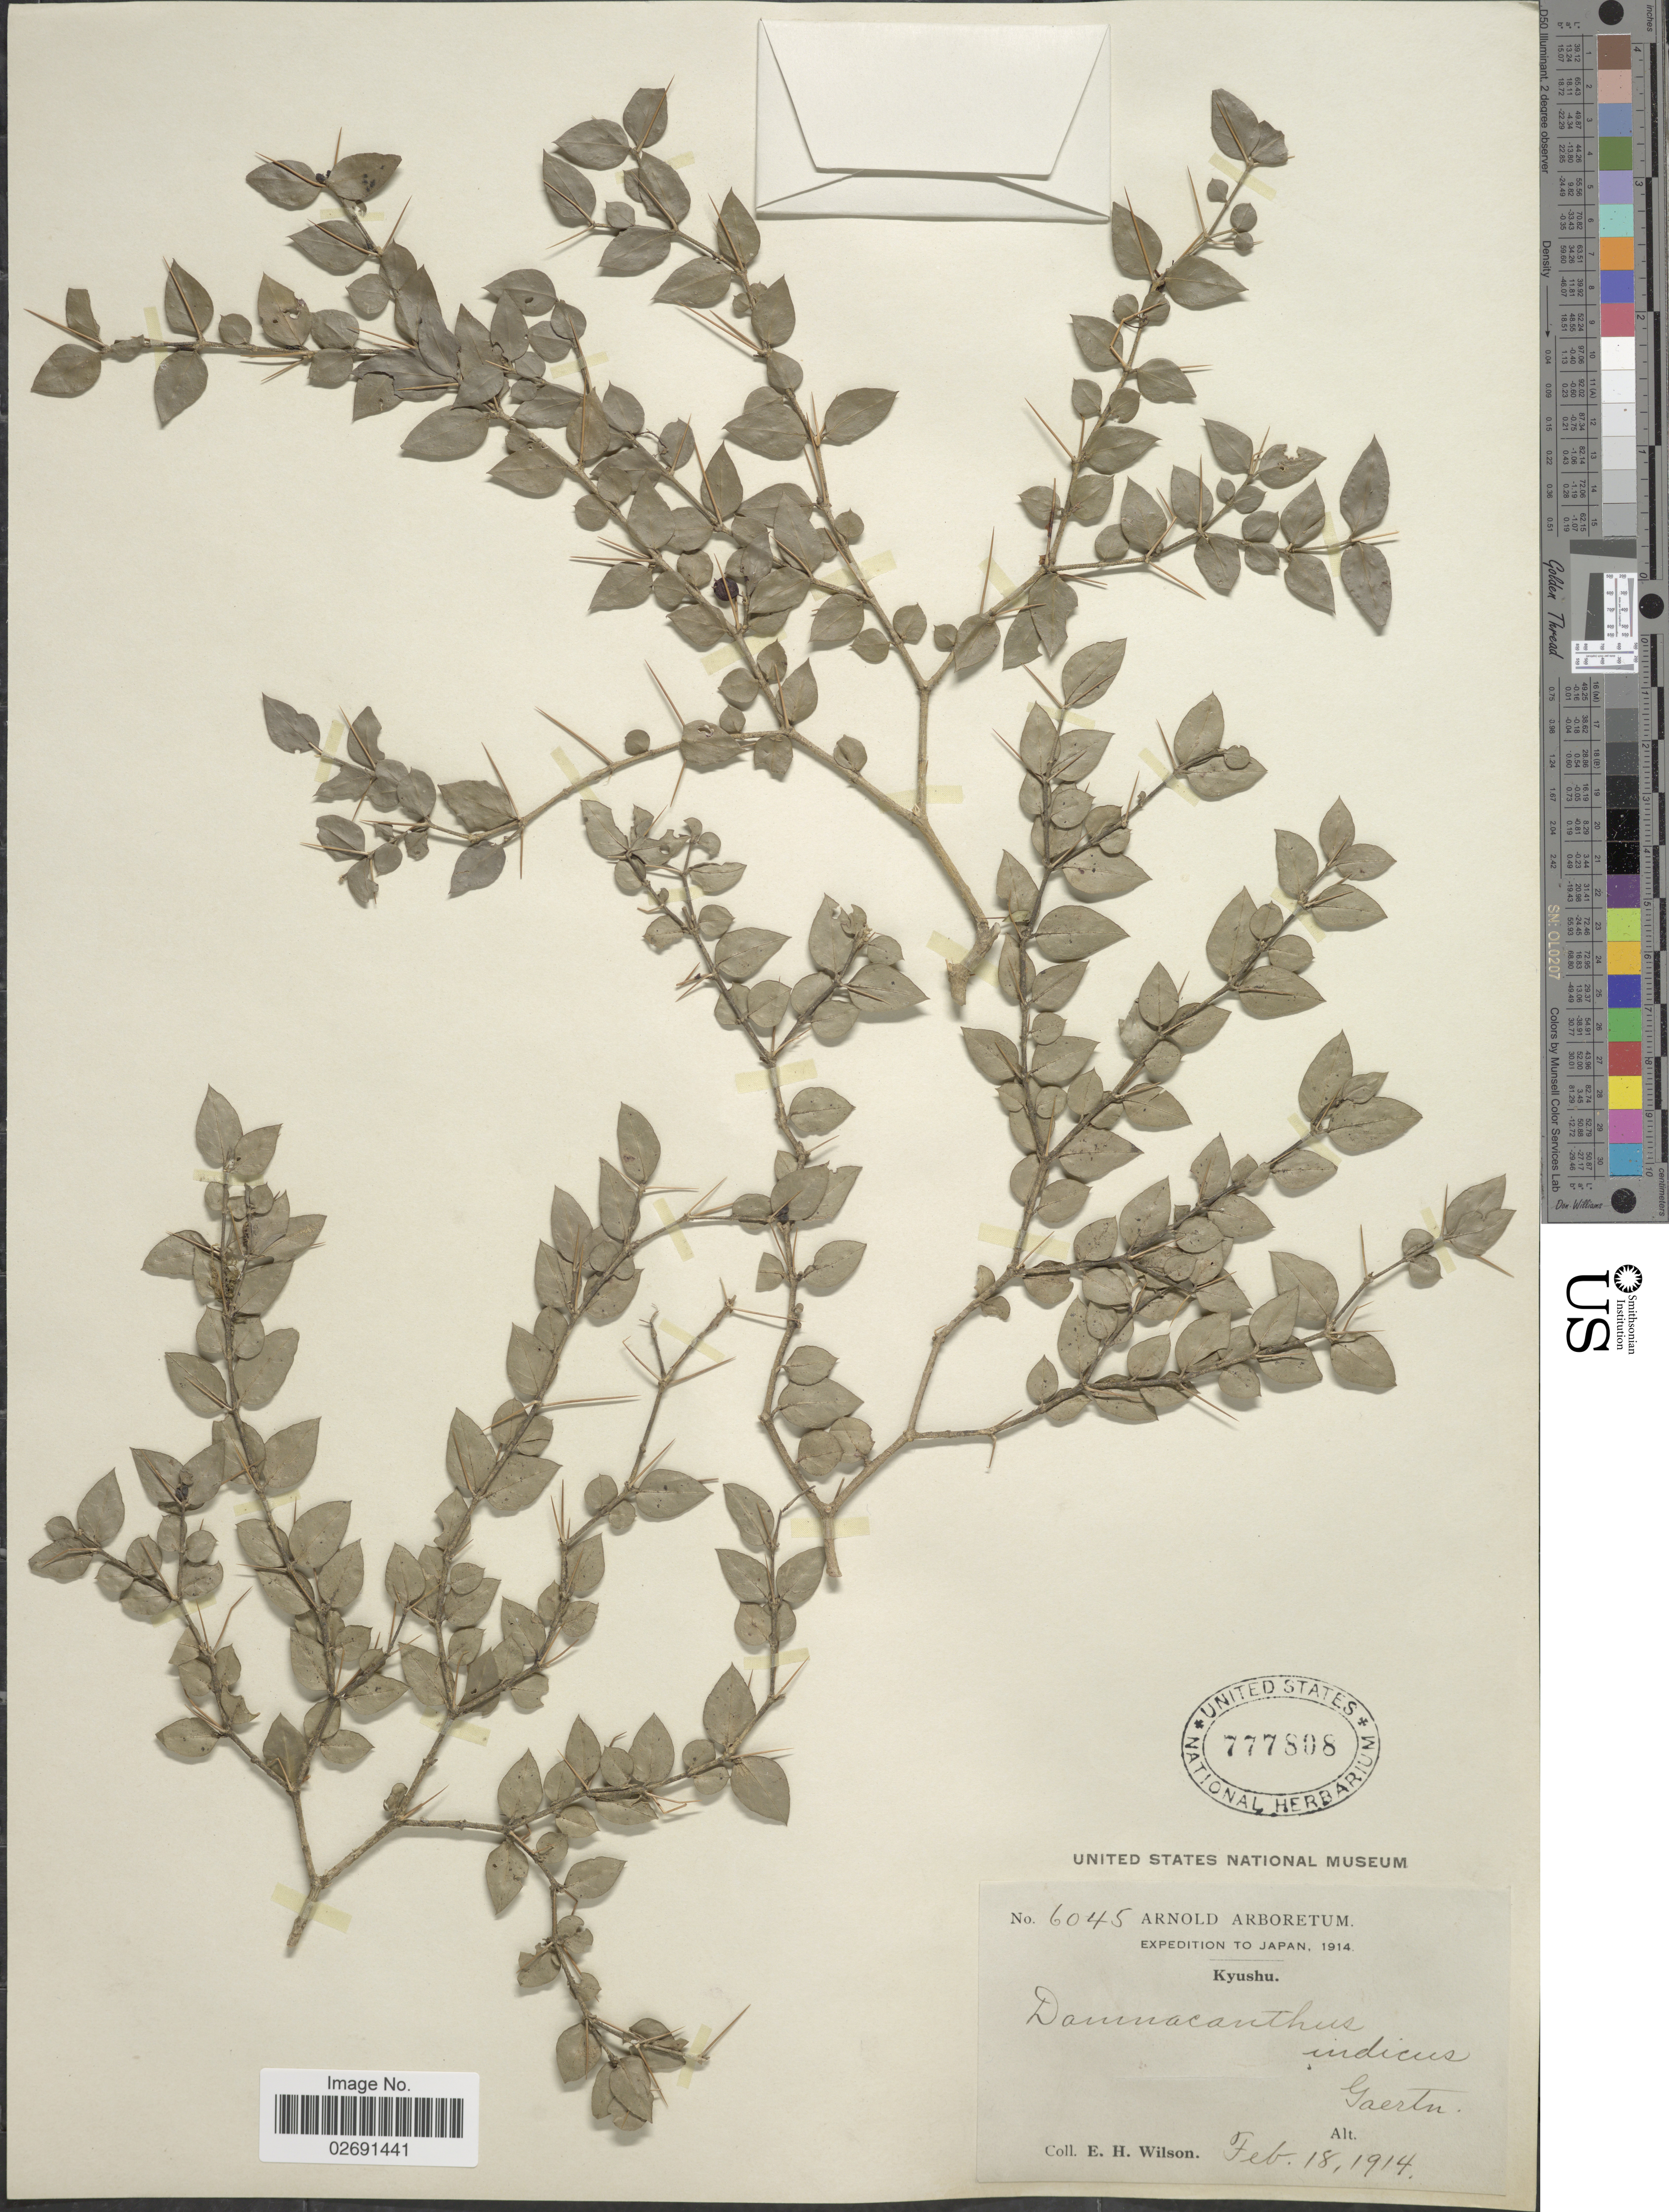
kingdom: Plantae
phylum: Tracheophyta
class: Magnoliopsida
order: Gentianales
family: Rubiaceae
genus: Damnacanthus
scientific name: Damnacanthus indicus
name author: L. f.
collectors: E. Wilson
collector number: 6045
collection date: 1914-02-18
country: Japan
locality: Kyushu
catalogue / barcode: US 777808